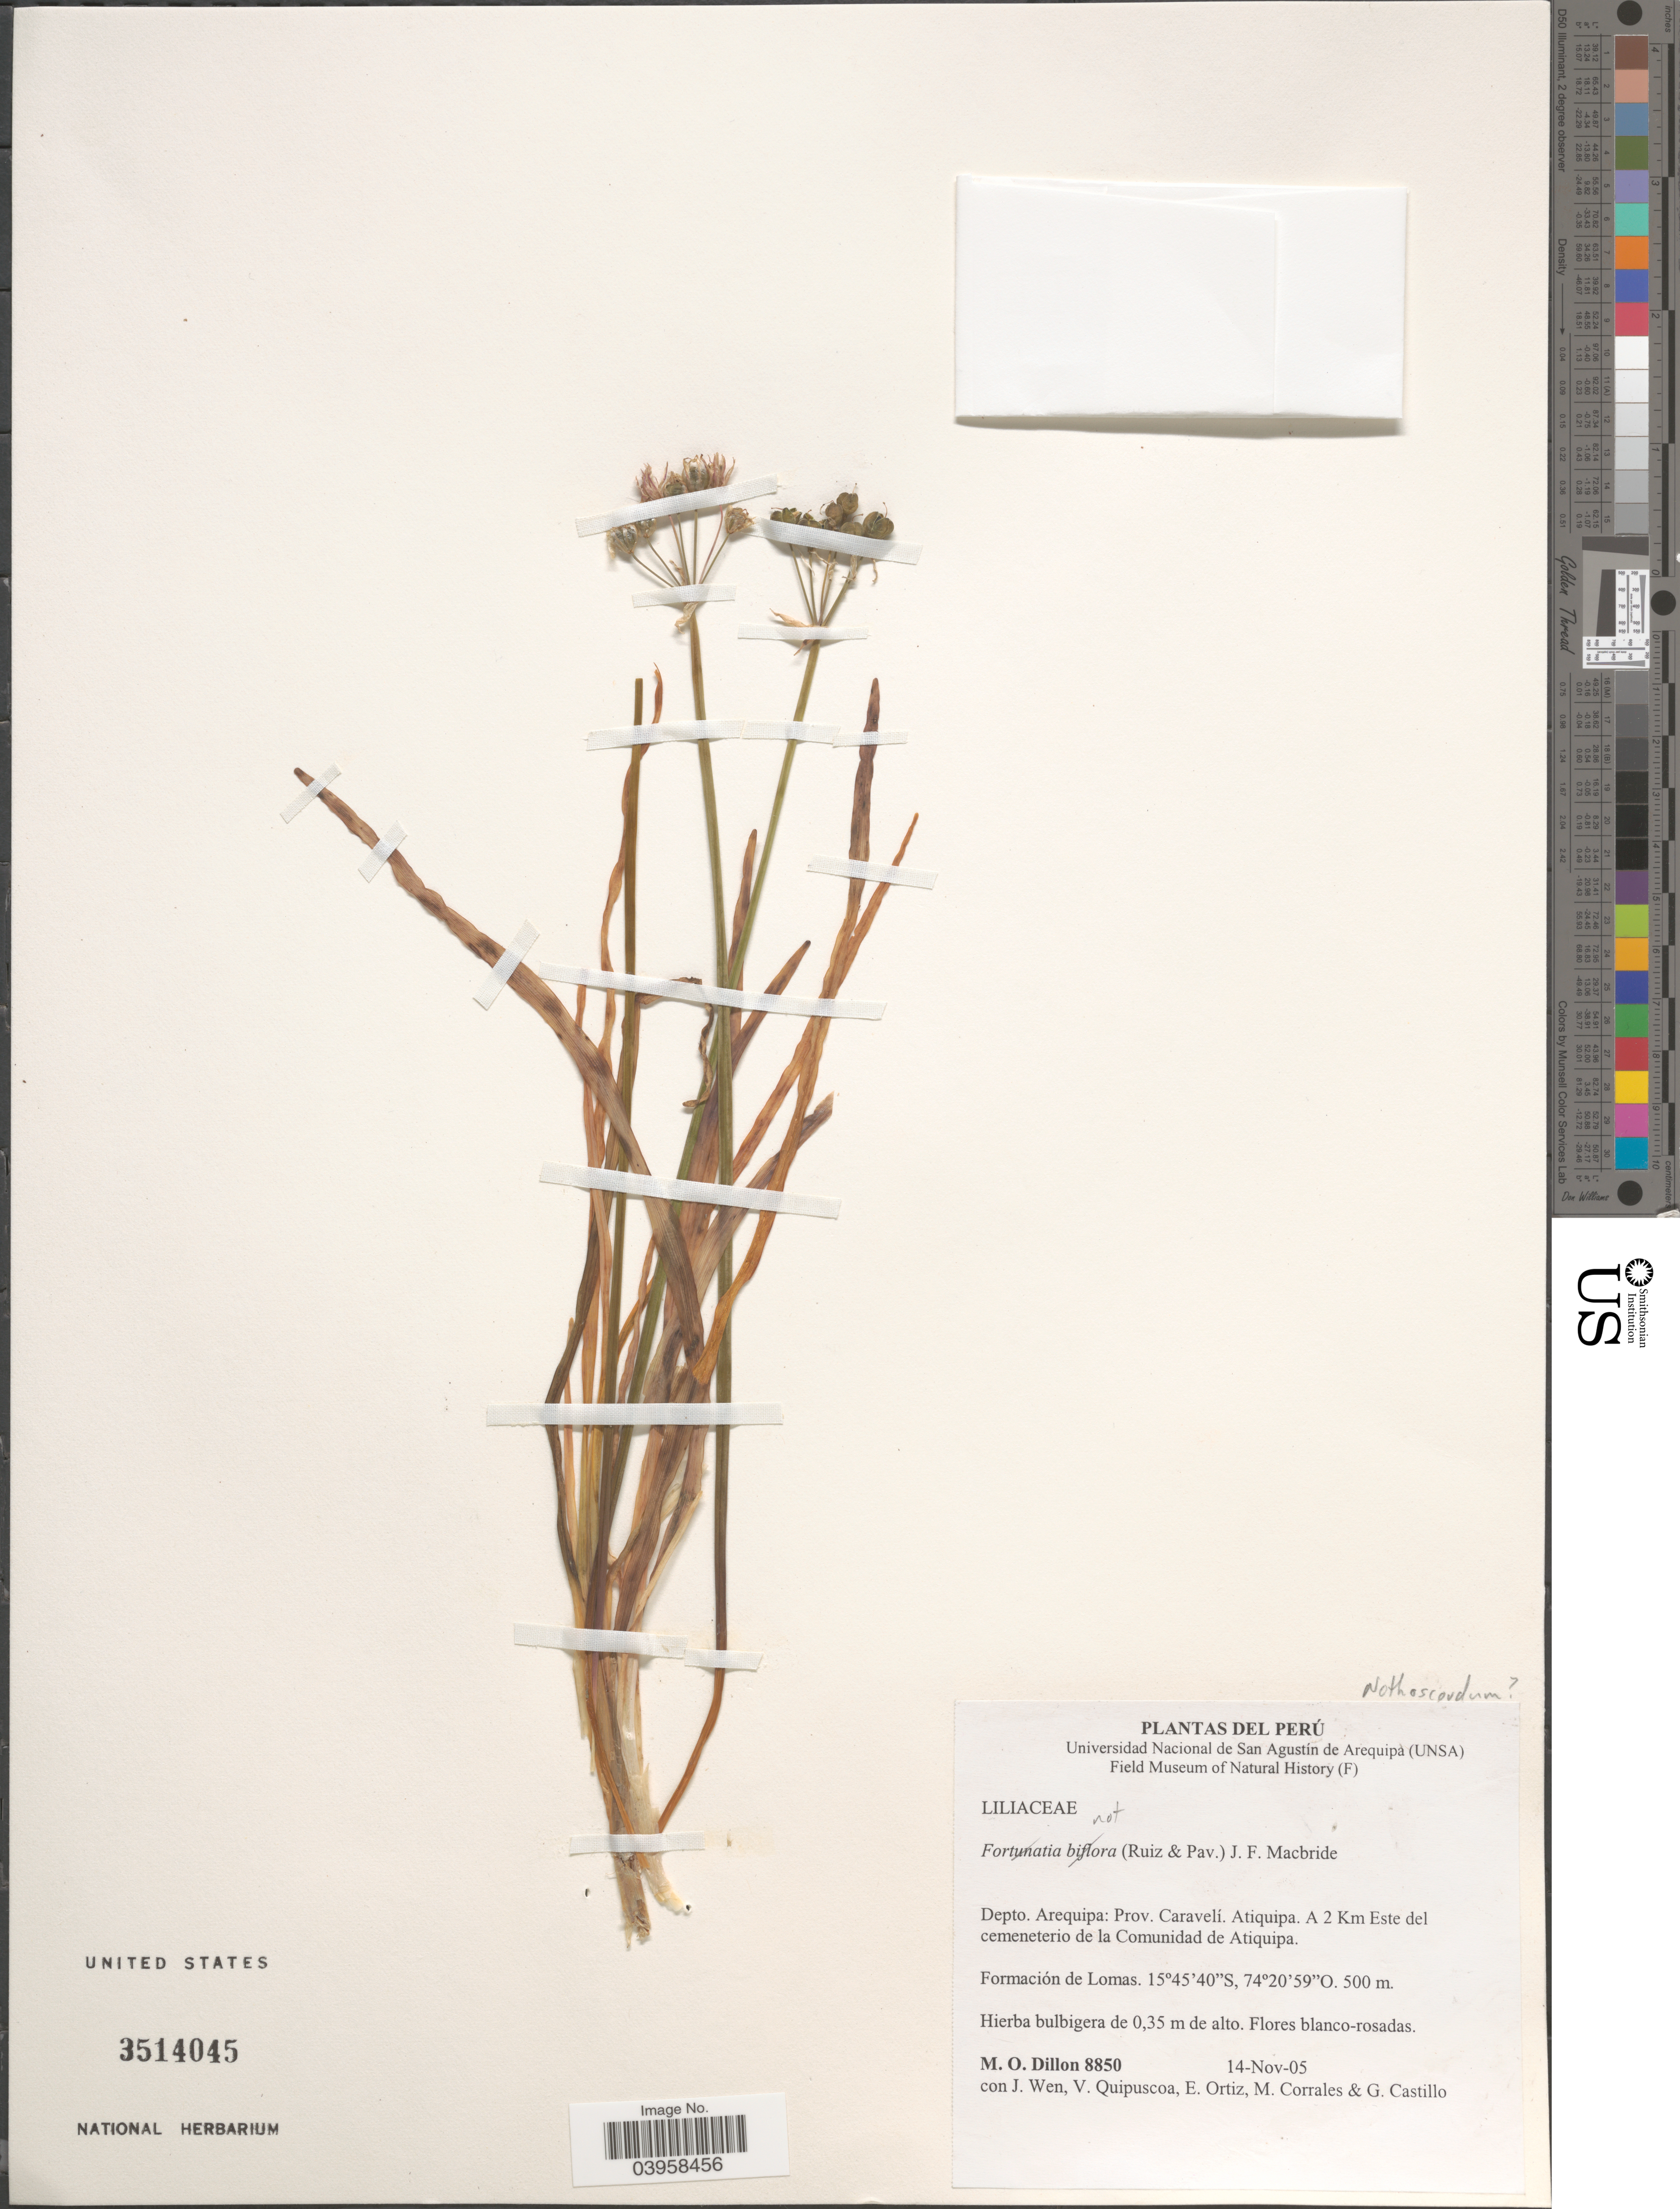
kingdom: Plantae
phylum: Tracheophyta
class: Liliopsida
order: Asparagales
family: Amaryllidaceae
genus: Nothoscordum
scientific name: Nothoscordum sp.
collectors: M. O. Dillon, J. Wen, V. Quipuscoa, E. Ortiz & et al.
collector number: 8850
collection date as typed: Transcribed d/m/y: 14/11/5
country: Peru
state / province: Arequipa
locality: Depto. Arequipa: Prov. Caravelí. Atiquipa. A 2 Km Este del cemeneterio de la Comunidad de Atiquipa.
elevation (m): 500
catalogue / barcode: US 3514045